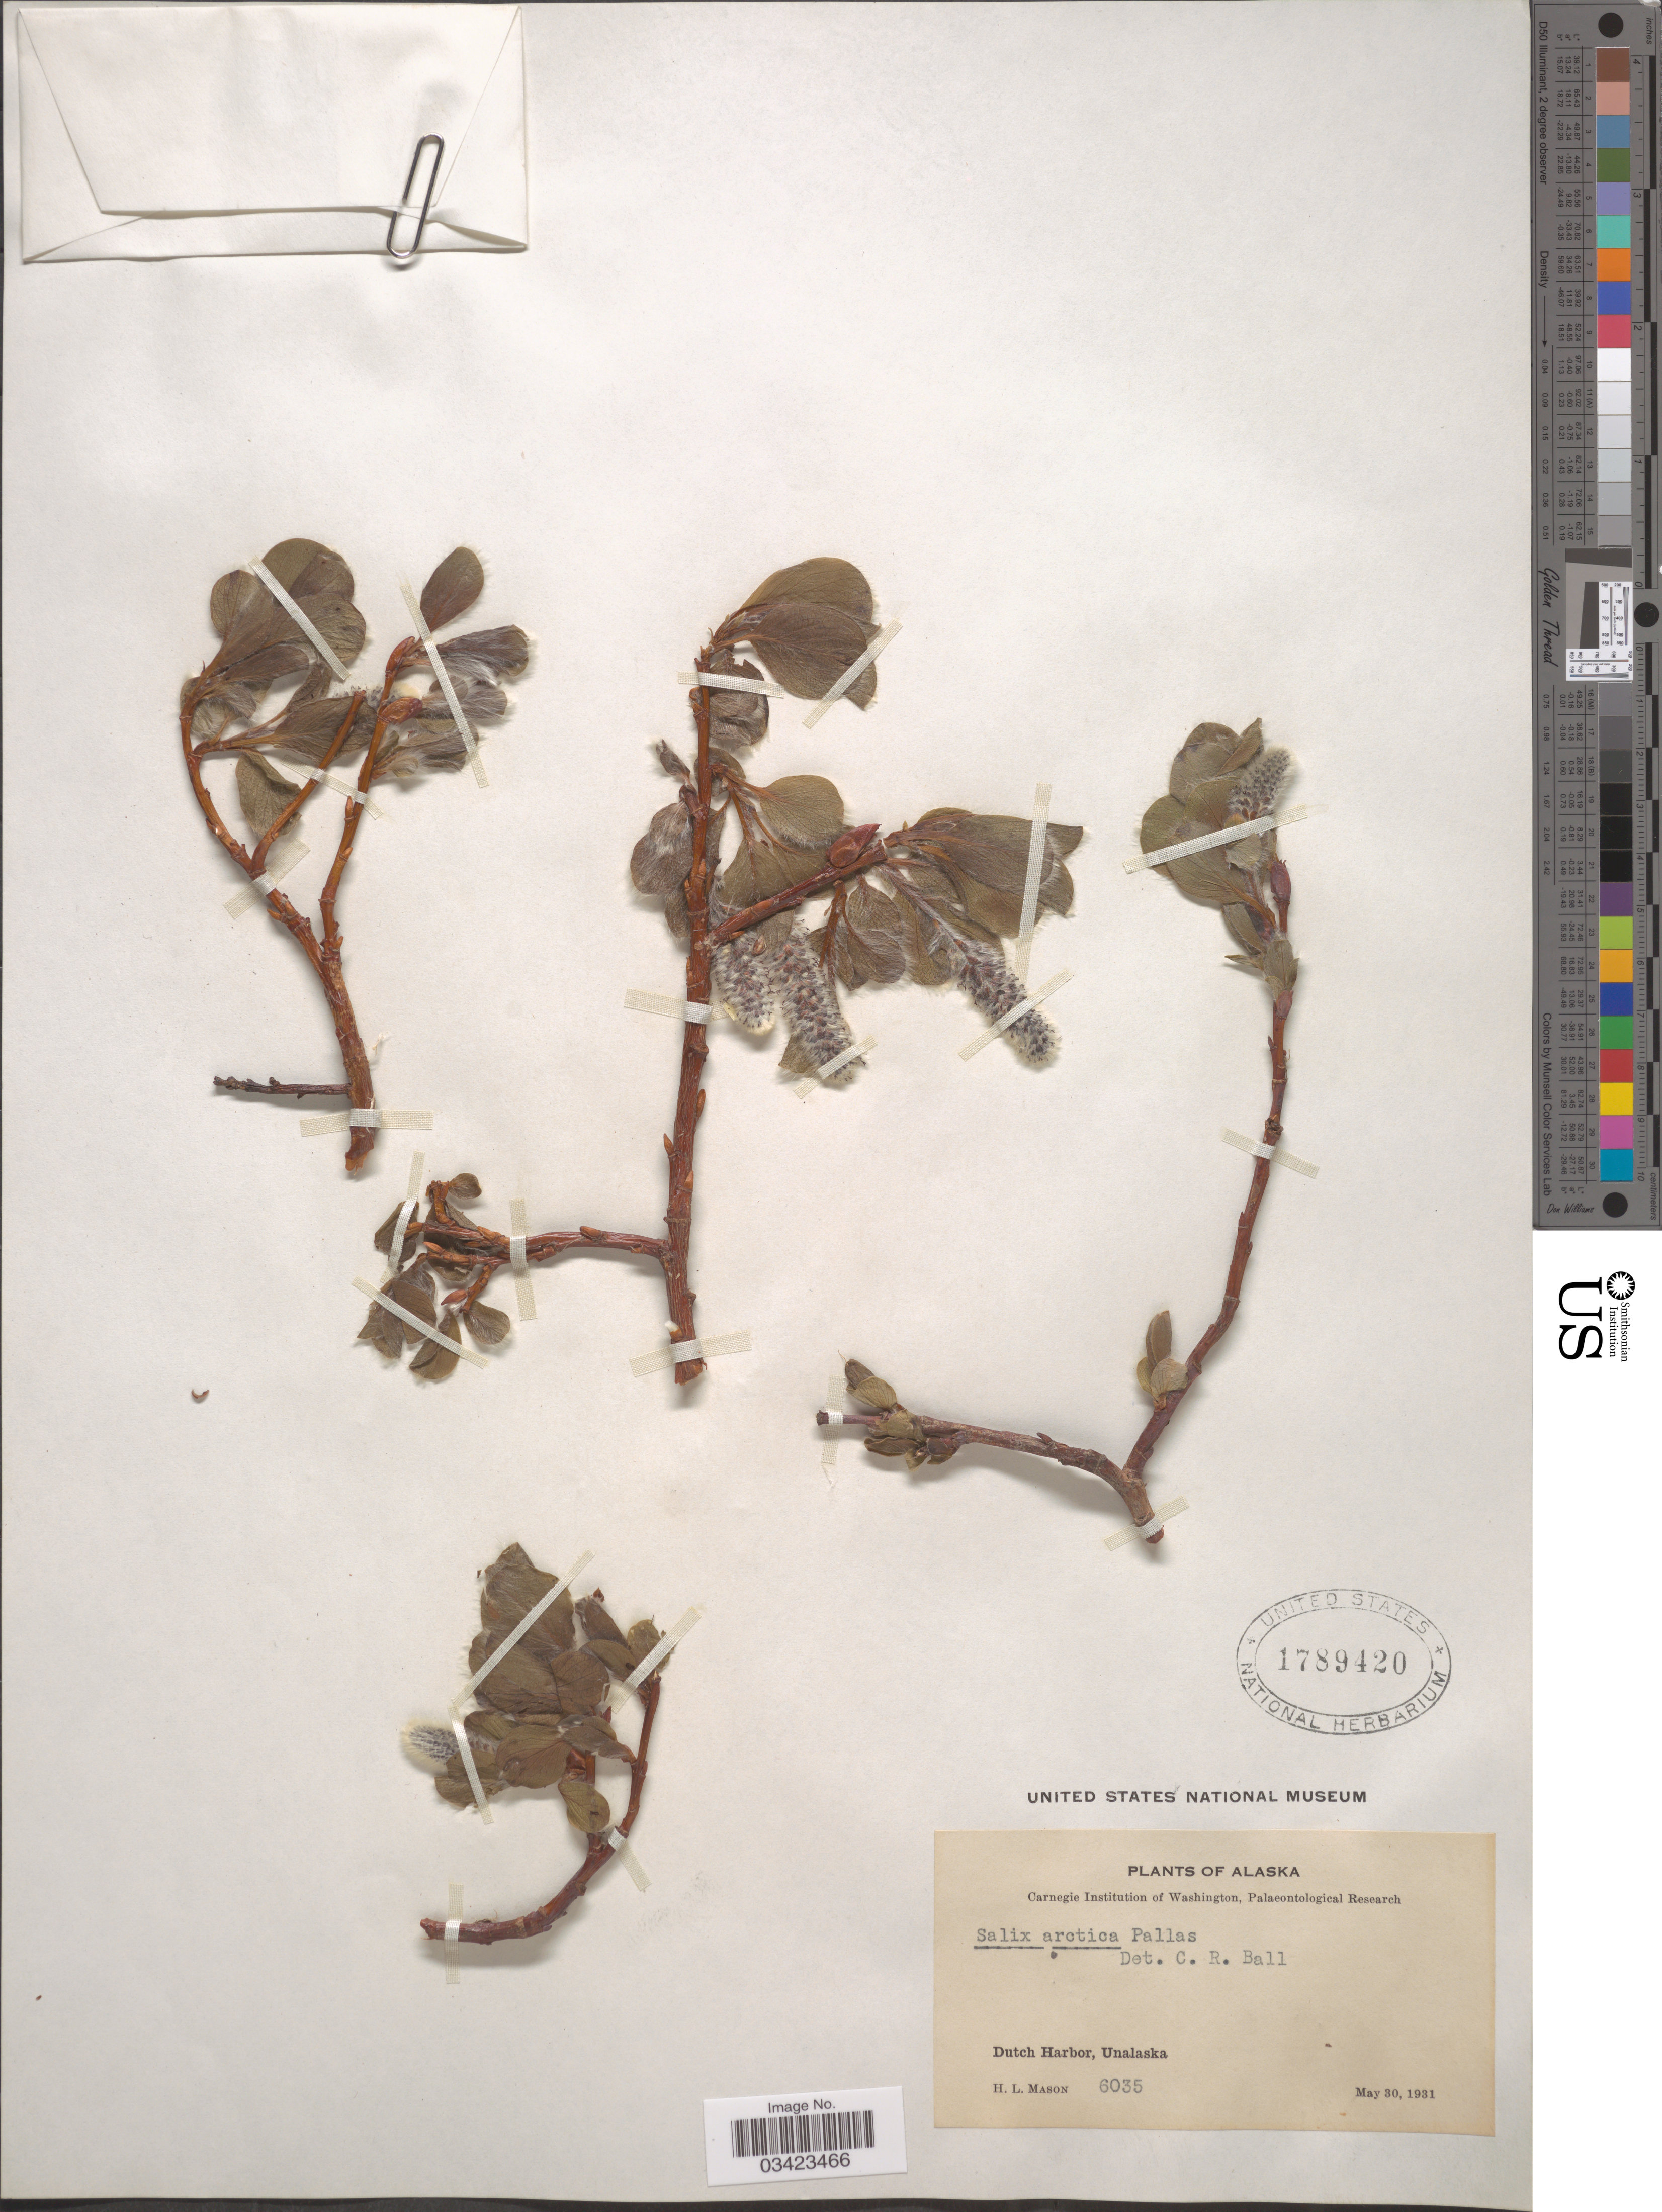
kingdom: Plantae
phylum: Tracheophyta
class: Magnoliopsida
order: Malpighiales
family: Salicaceae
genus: Salix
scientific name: Salix arctica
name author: Pall.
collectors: H. L. Mason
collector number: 6035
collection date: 1931-05-30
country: United States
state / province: Alaska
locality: Dutch Harbor, Unalaska.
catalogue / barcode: US 1789420